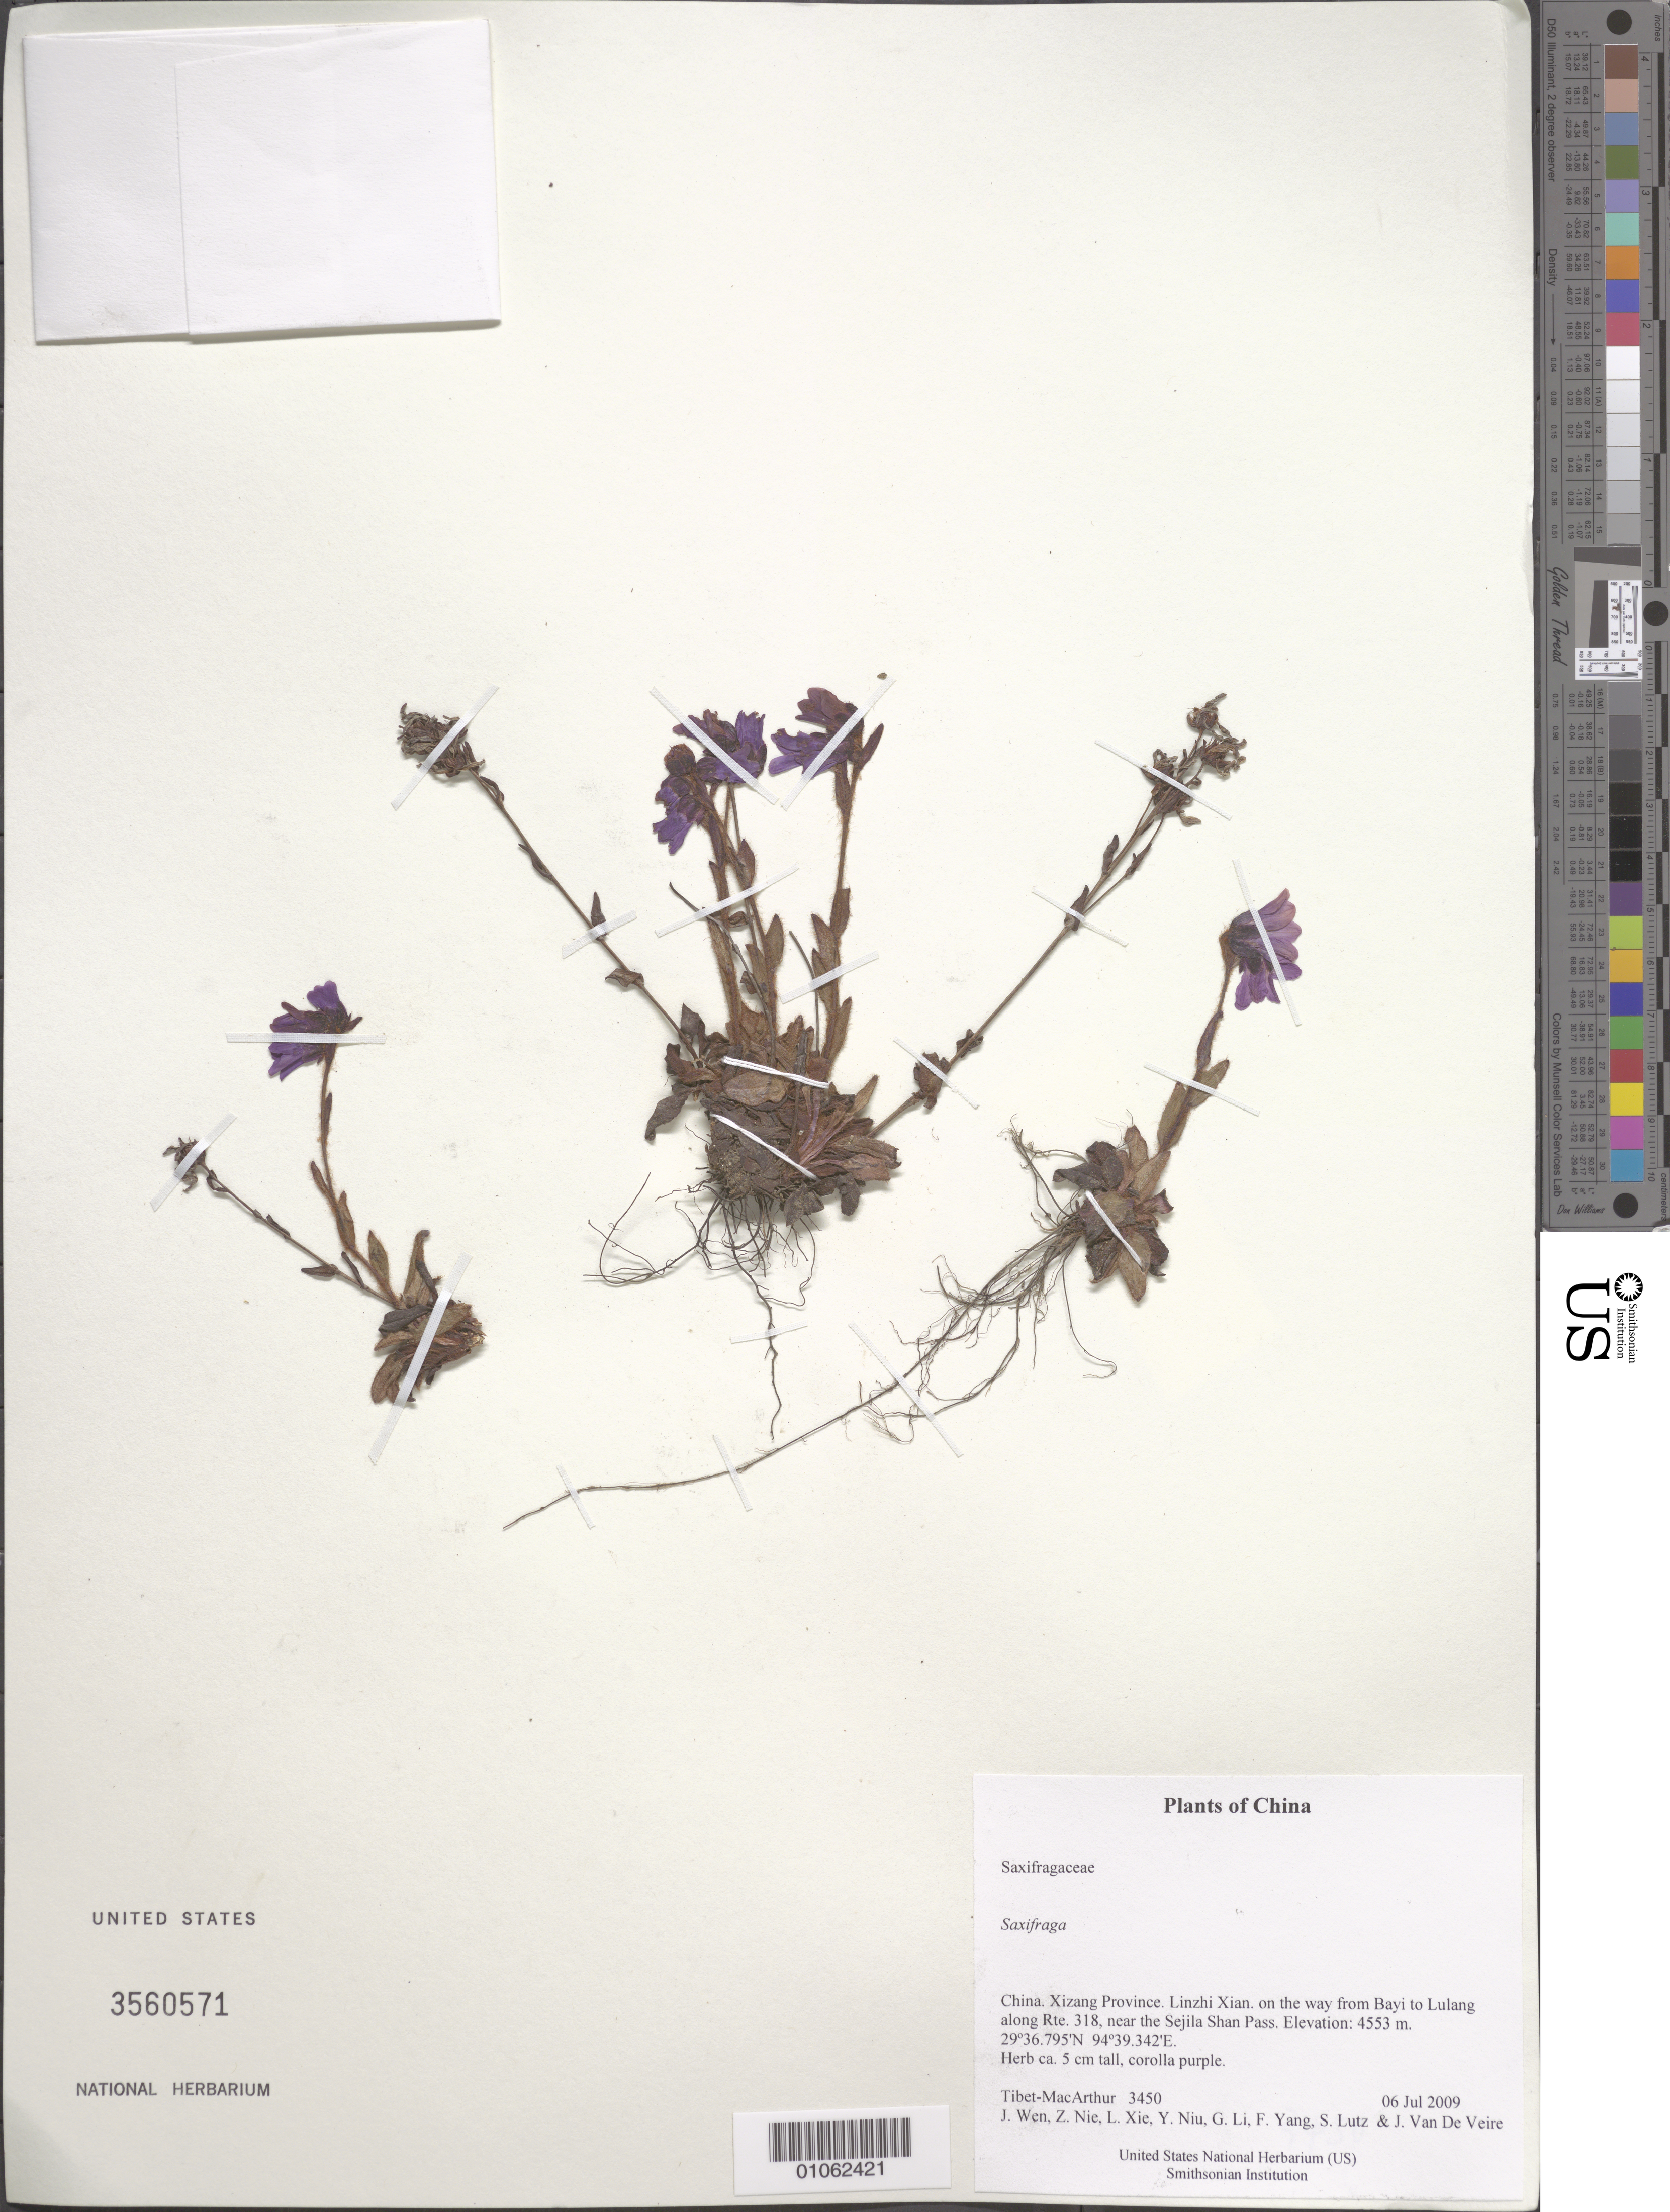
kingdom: Plantae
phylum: Tracheophyta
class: Magnoliopsida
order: Saxifragales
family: Saxifragaceae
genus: Saxifraga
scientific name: Saxifraga sp.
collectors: Tibet-MacArthur, J. Wen, Z. Nie, L. Xie, Y. Niu, G. Li, F. Yang, S. Lutz & J. Van De Veire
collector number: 3450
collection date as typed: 06 Jul 2009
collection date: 2009-07-06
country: China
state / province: Xizang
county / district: Linzhi Xian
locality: on the way from Bayi to Lulang along Rte. 318, near the Sejila Shan Pass.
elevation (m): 4553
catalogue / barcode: US 3560571